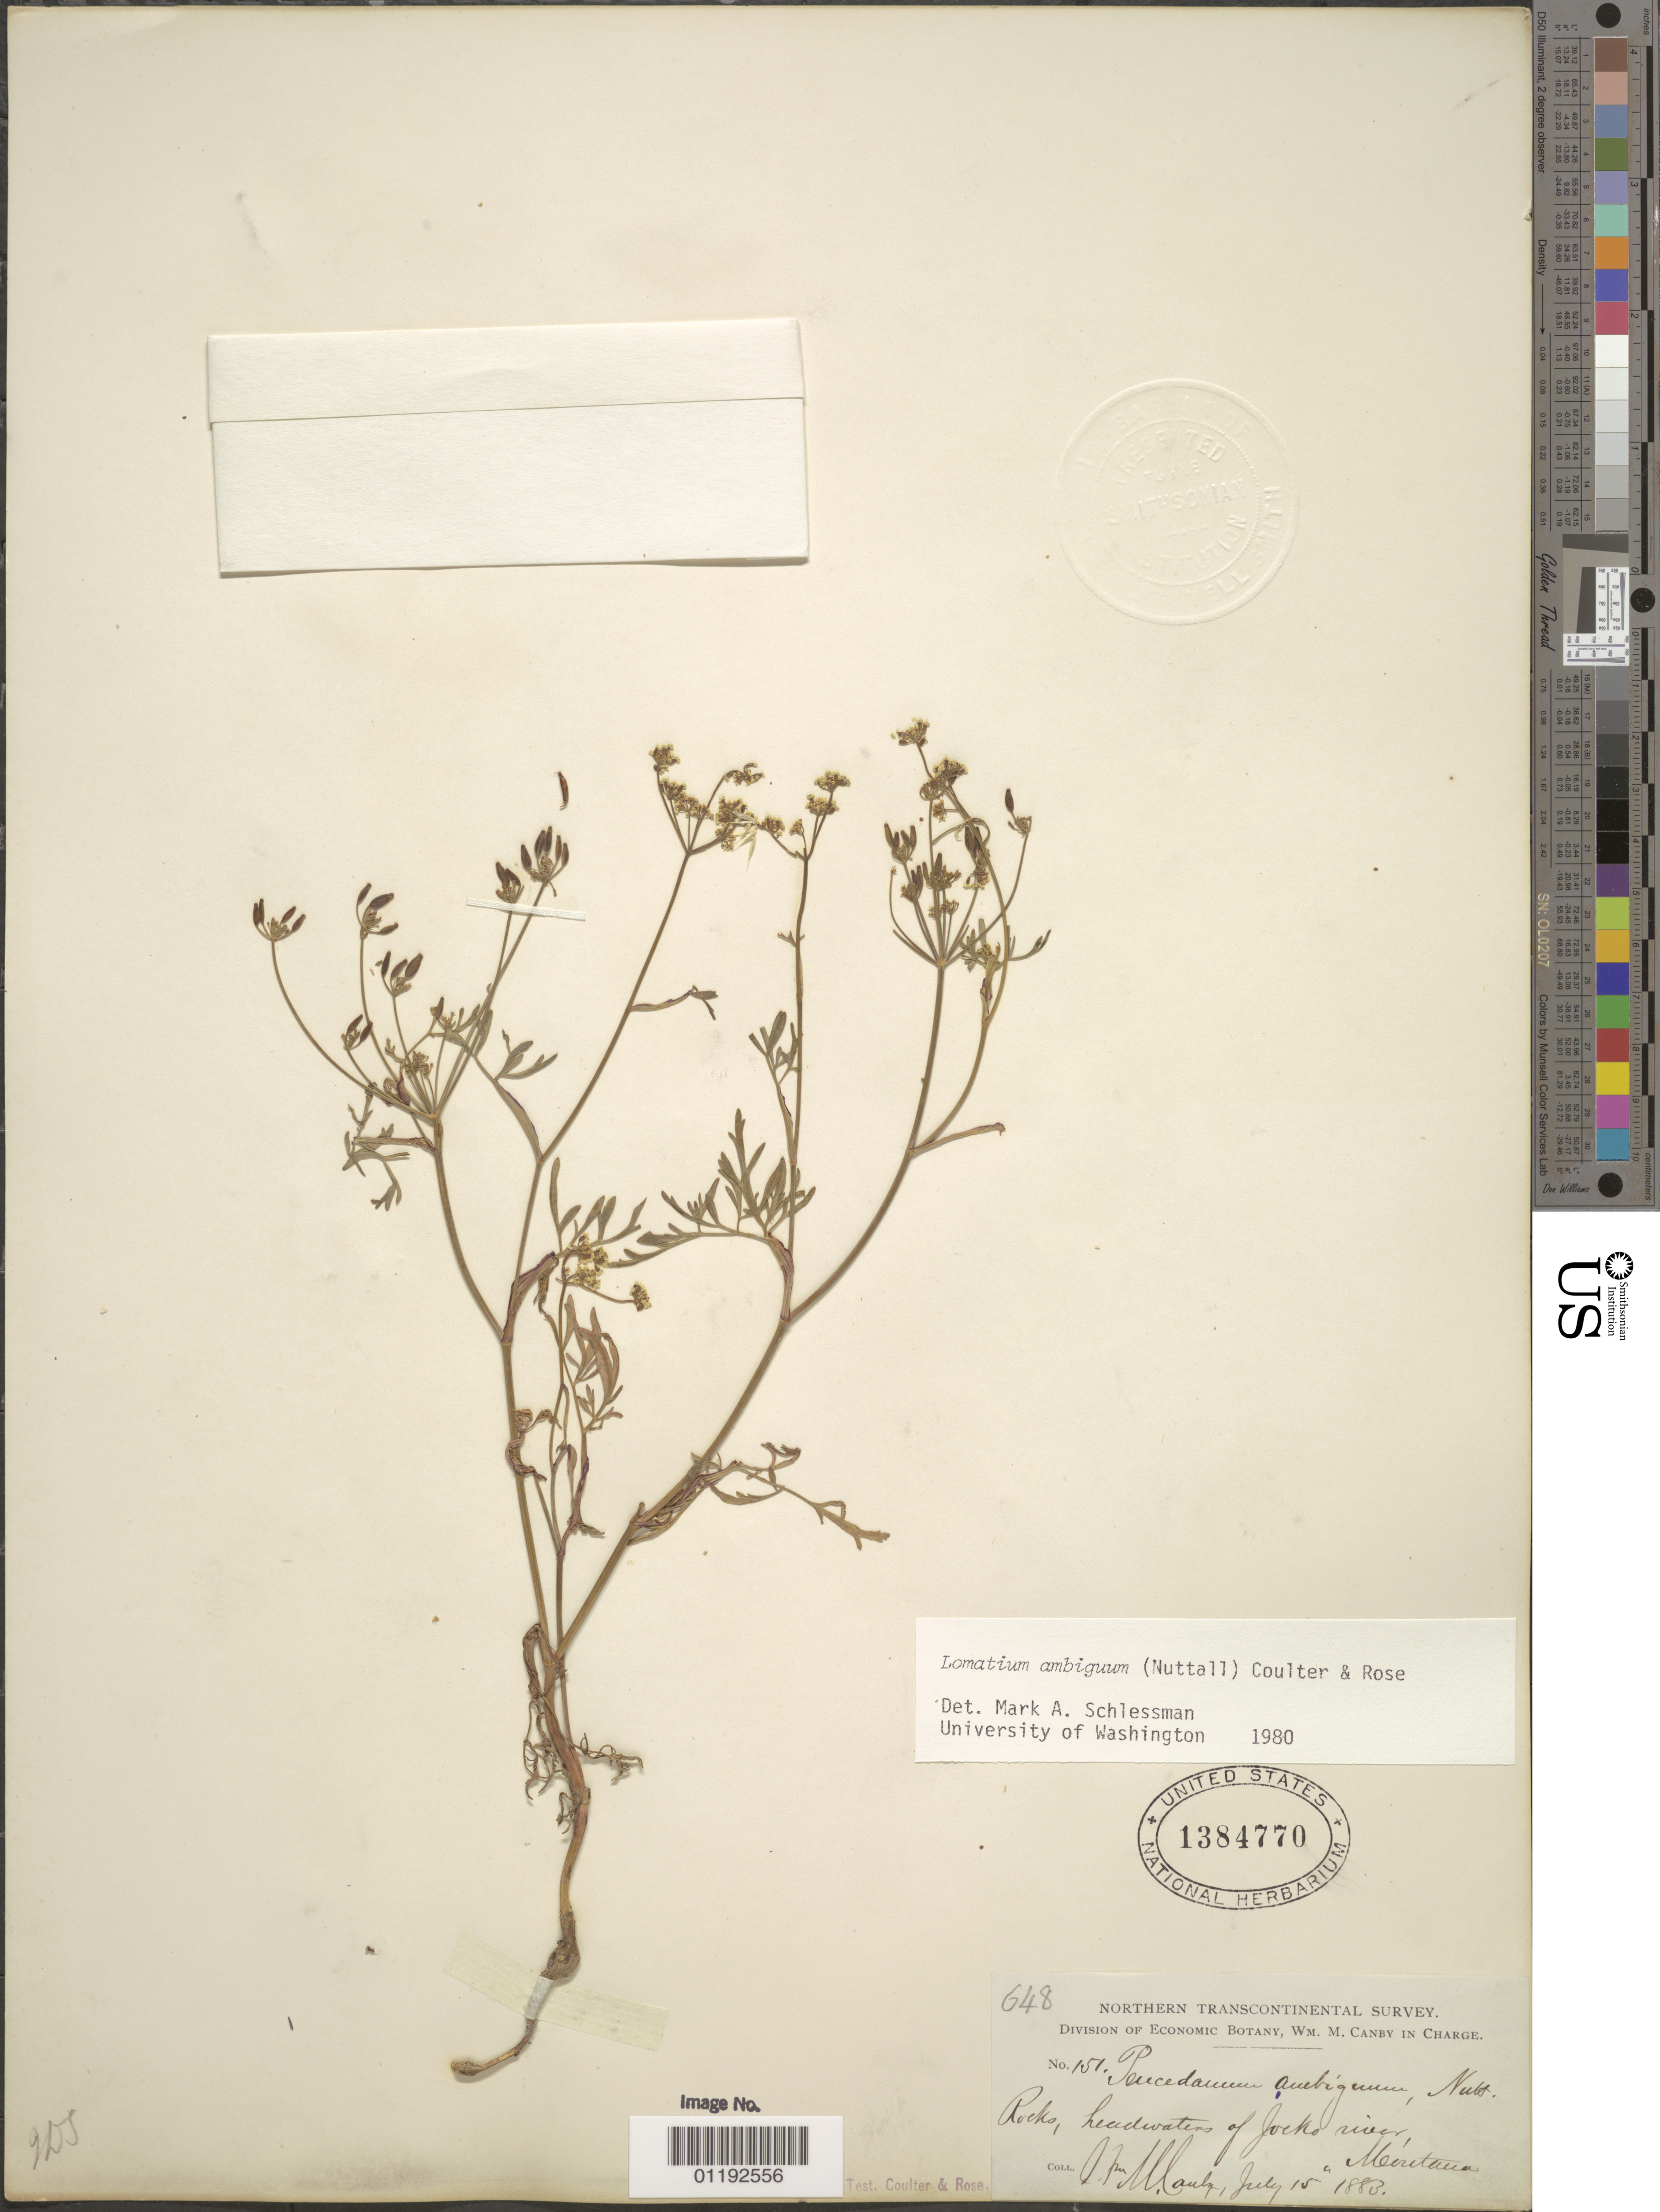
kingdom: Plantae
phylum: Tracheophyta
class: Magnoliopsida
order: Apiales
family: Apiaceae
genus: Lomatium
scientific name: Lomatium ambiguum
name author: (Nutt.) Coult. & Rose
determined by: Schlessman, M. A.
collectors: W. M. Canby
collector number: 151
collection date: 1883-07-15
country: United States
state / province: Montana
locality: headwaters of Jocko River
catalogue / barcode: US 1384770